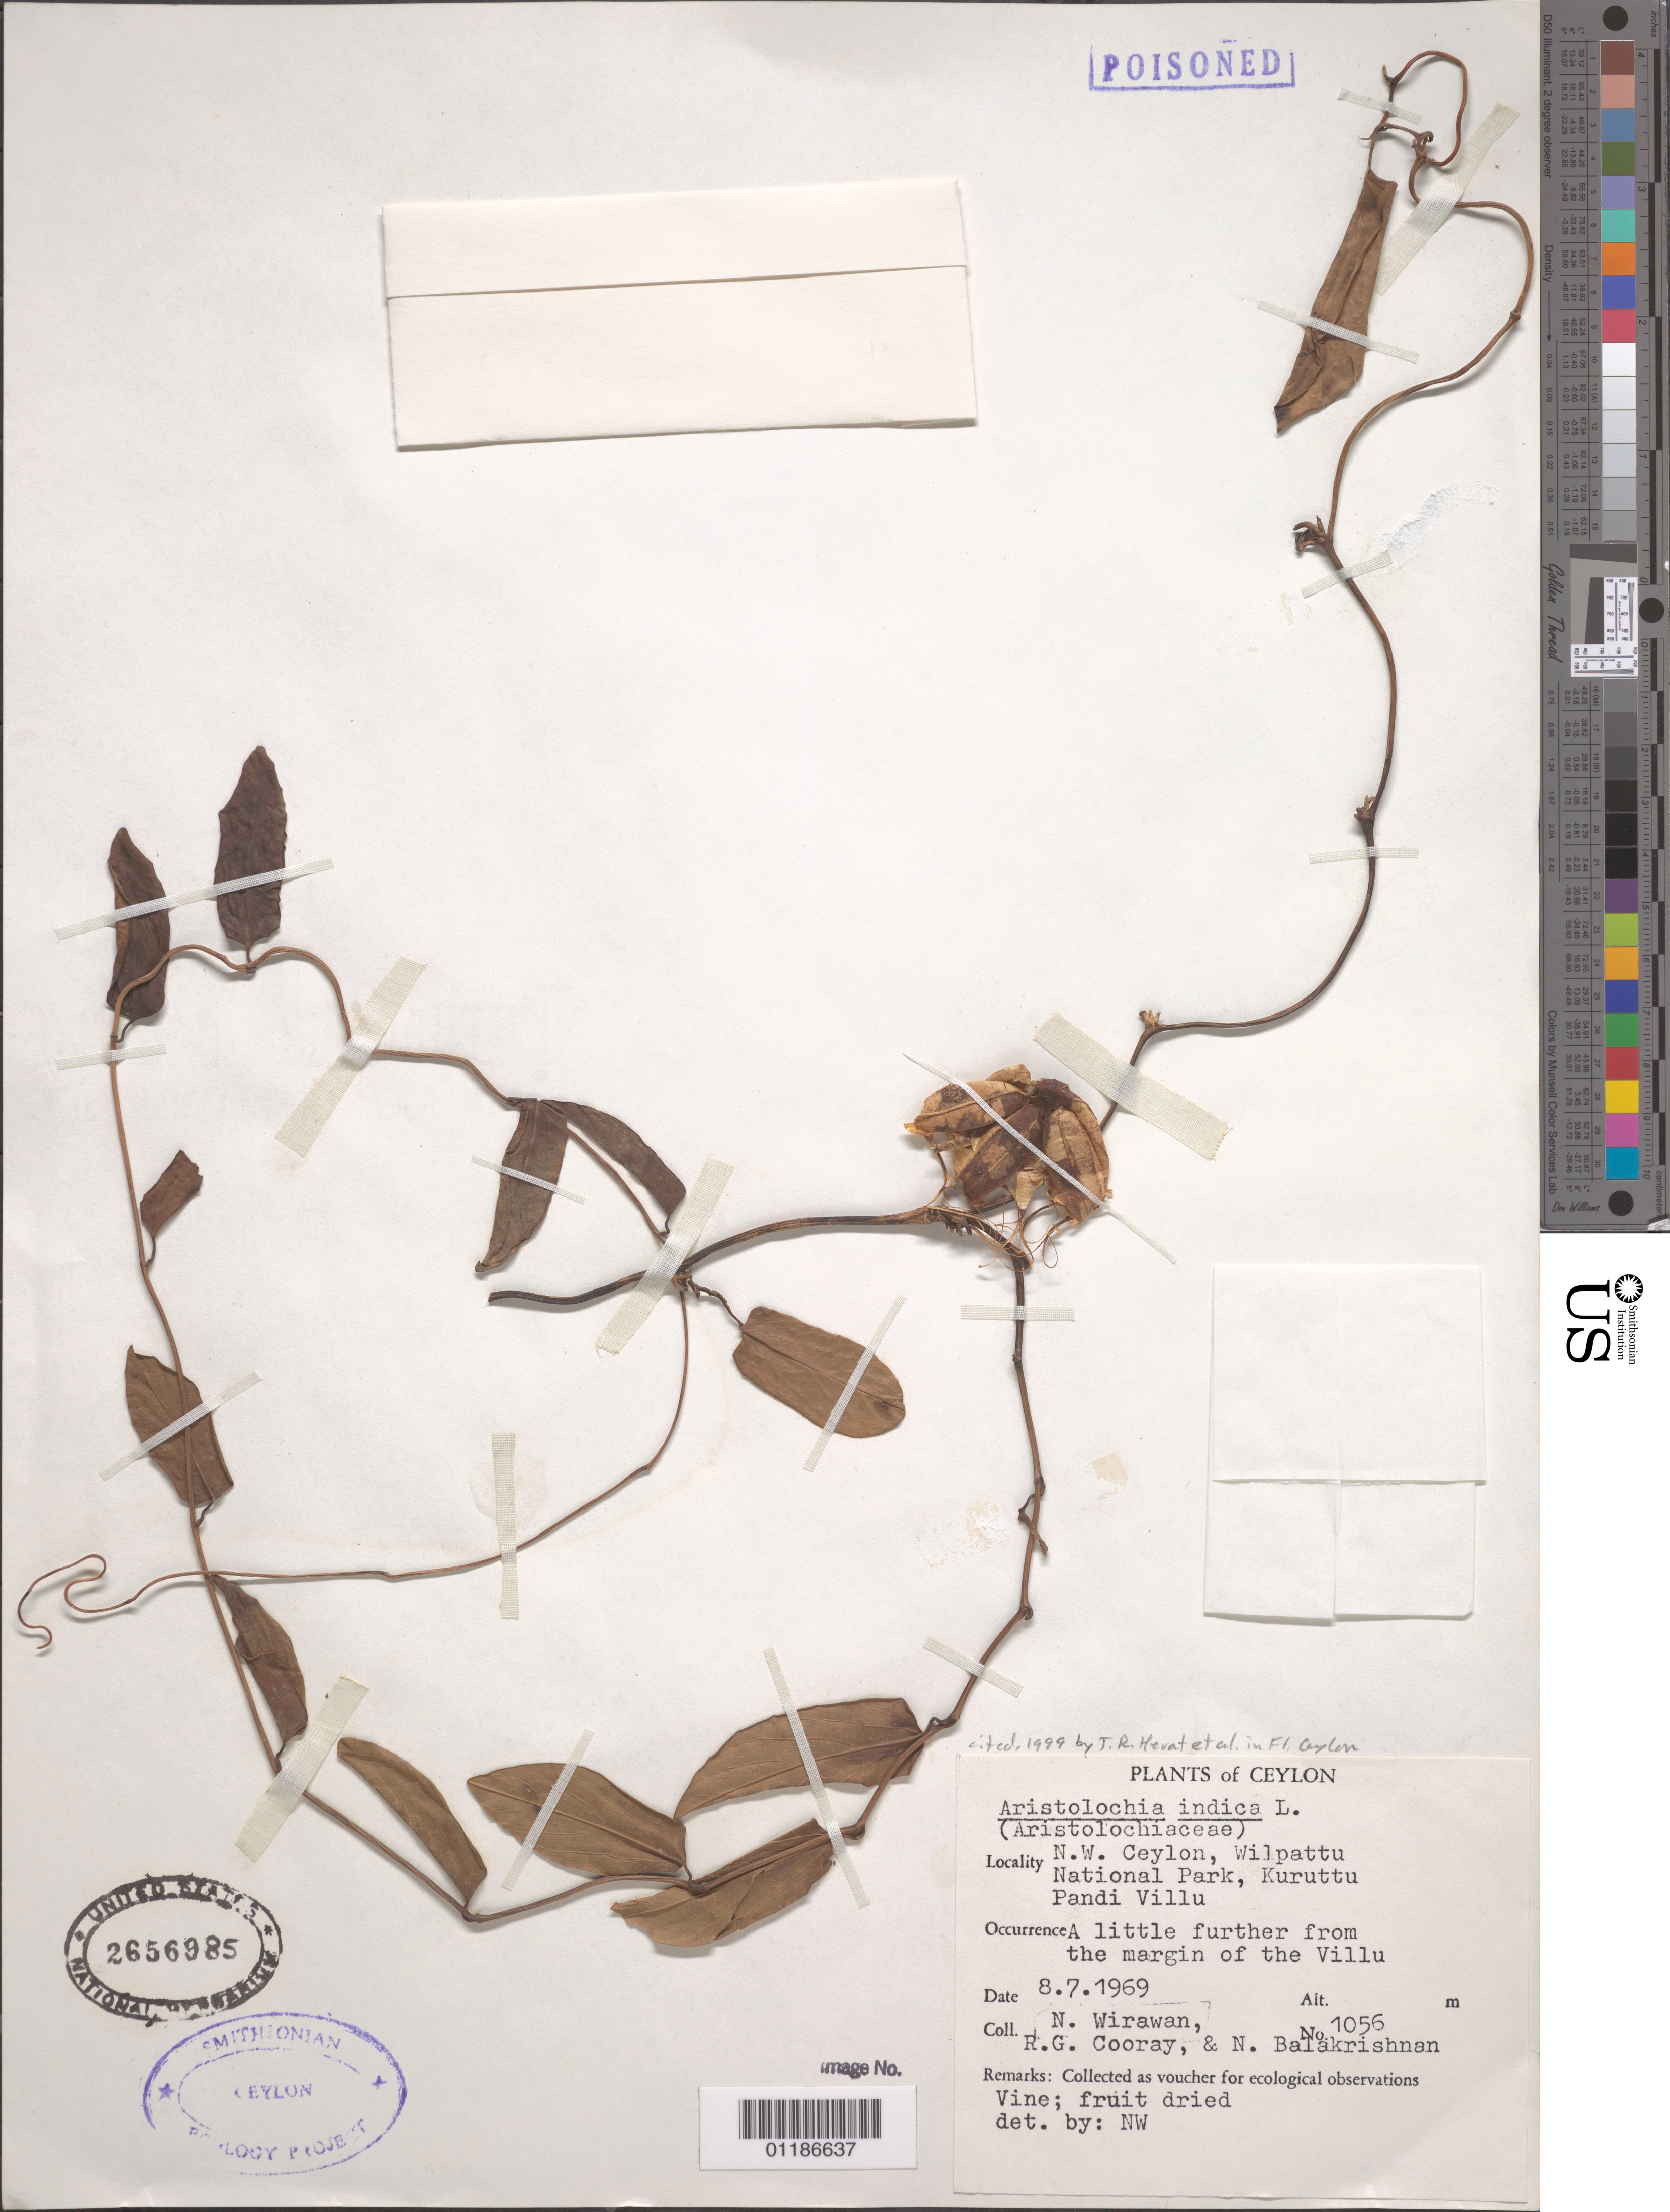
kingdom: Plantae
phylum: Tracheophyta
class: Magnoliopsida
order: Piperales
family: Aristolochiaceae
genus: Aristolochia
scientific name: Aristolochia indica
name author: L.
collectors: N. Wirawan, R. Cooray & N. Balakrishnan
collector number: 1056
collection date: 1969-08-07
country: Sri Lanka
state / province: North Western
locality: Wilpattu National Park, Kuruttu Pandi Villu.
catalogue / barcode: US 2656985